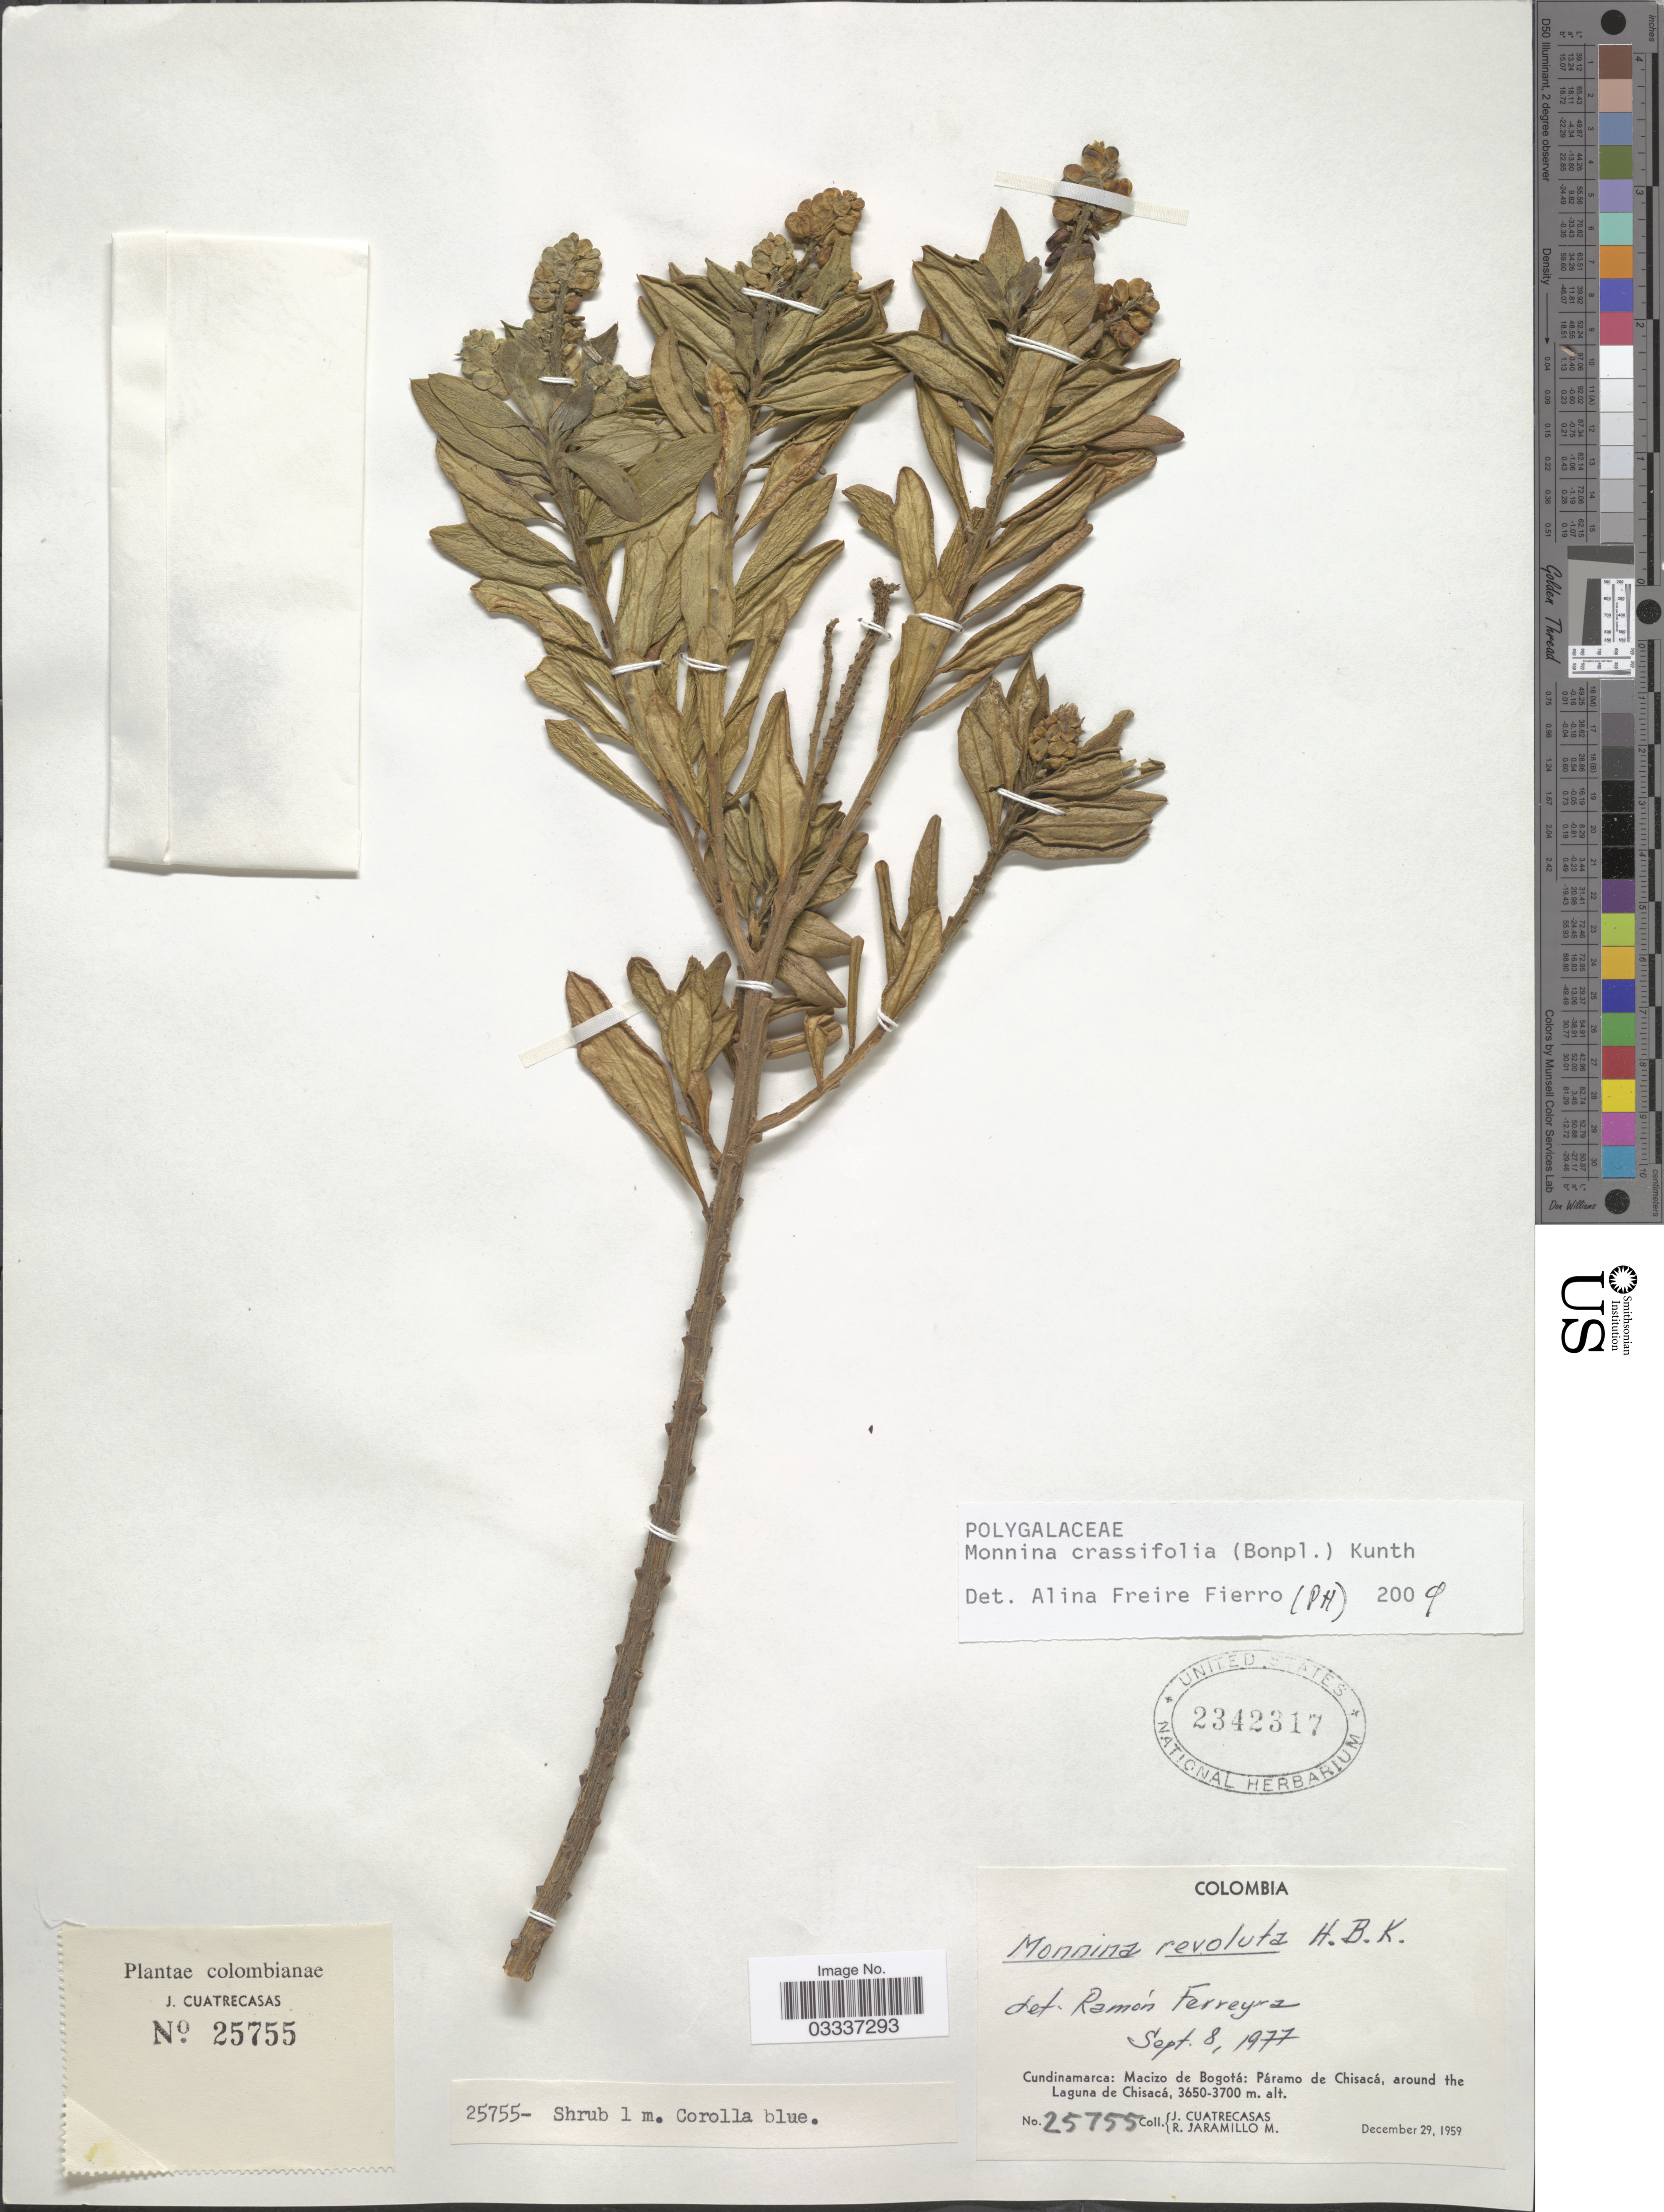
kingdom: Plantae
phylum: Tracheophyta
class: Magnoliopsida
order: Fabales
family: Polygalaceae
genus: Monnina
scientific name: Monnina crassifolia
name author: (Bonpl.) Kunth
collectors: J. Cuatrecasas & R. Jaramillo M.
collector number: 25755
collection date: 1959-12-29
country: Colombia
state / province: Cundinamarca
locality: Macizo de Bogotá: Páramo de Chisacá, around the Laguna de Chisacá.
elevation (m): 3650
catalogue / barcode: US 2342317